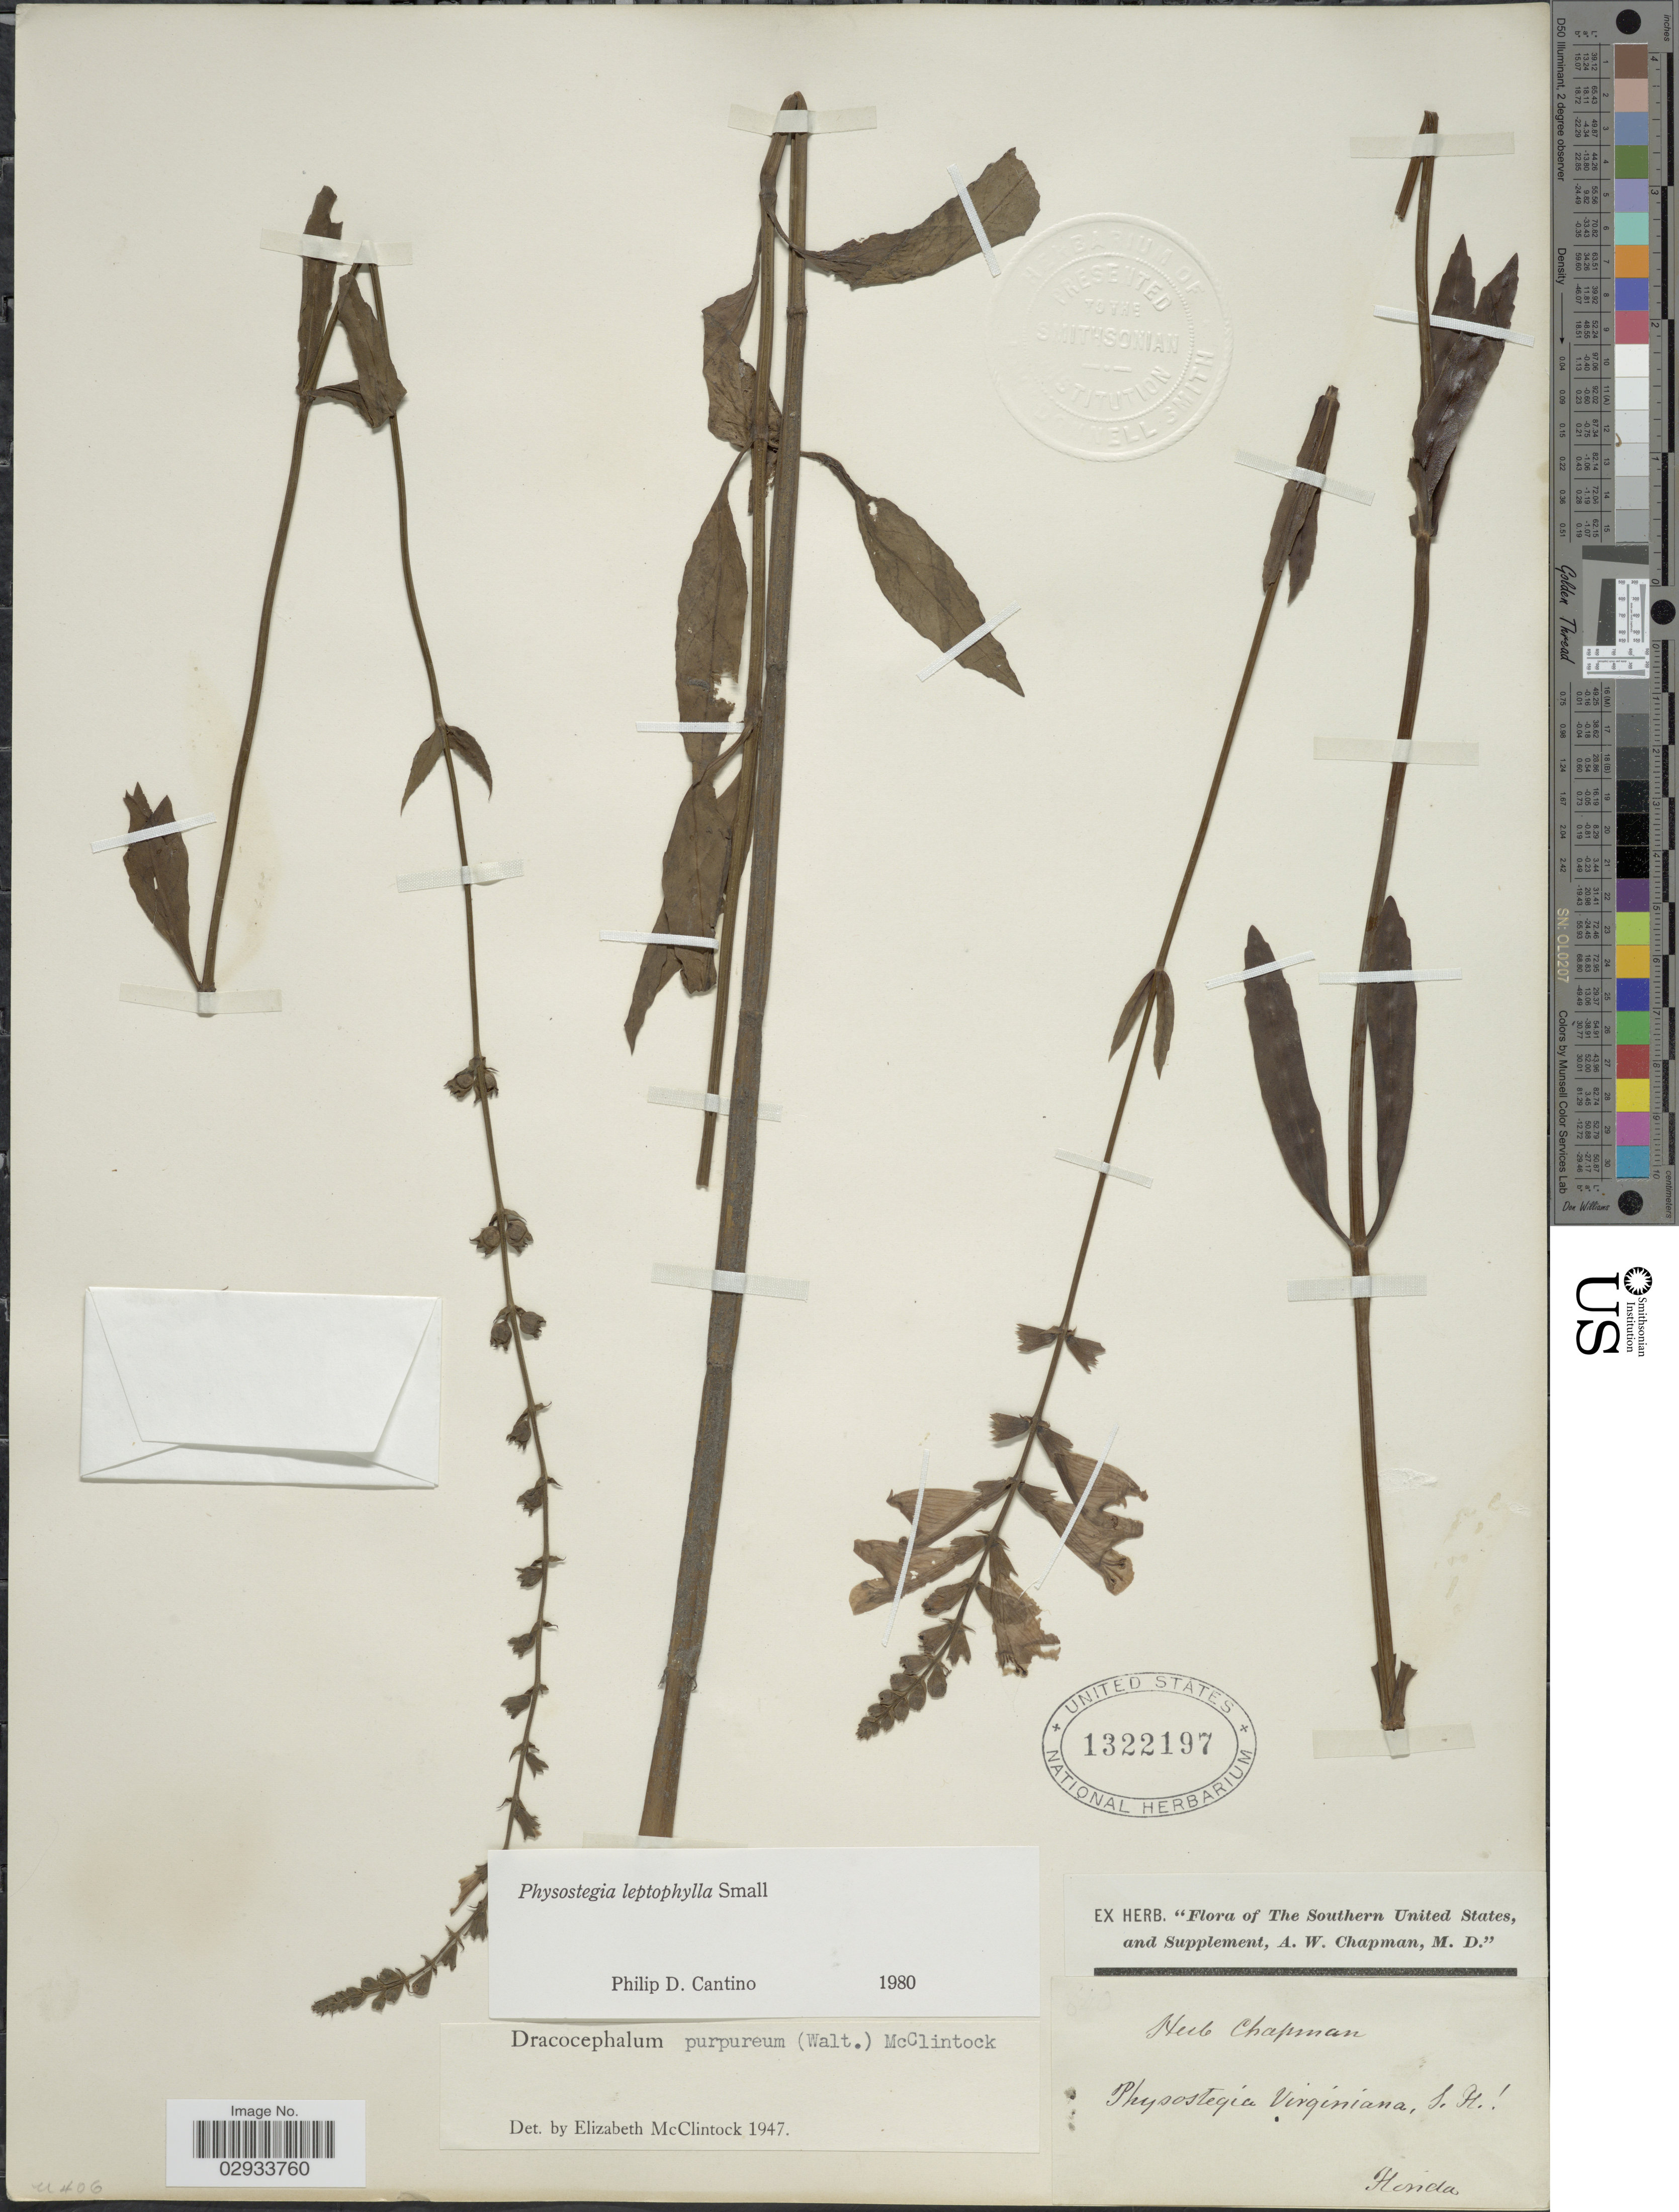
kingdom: Plantae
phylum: Tracheophyta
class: Magnoliopsida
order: Lamiales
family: Lamiaceae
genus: Physostegia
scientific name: Physostegia leptophylla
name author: Small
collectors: ex herb. A.W. Chapman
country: United States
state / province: Florida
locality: The Southern United States.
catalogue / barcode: US 1322197